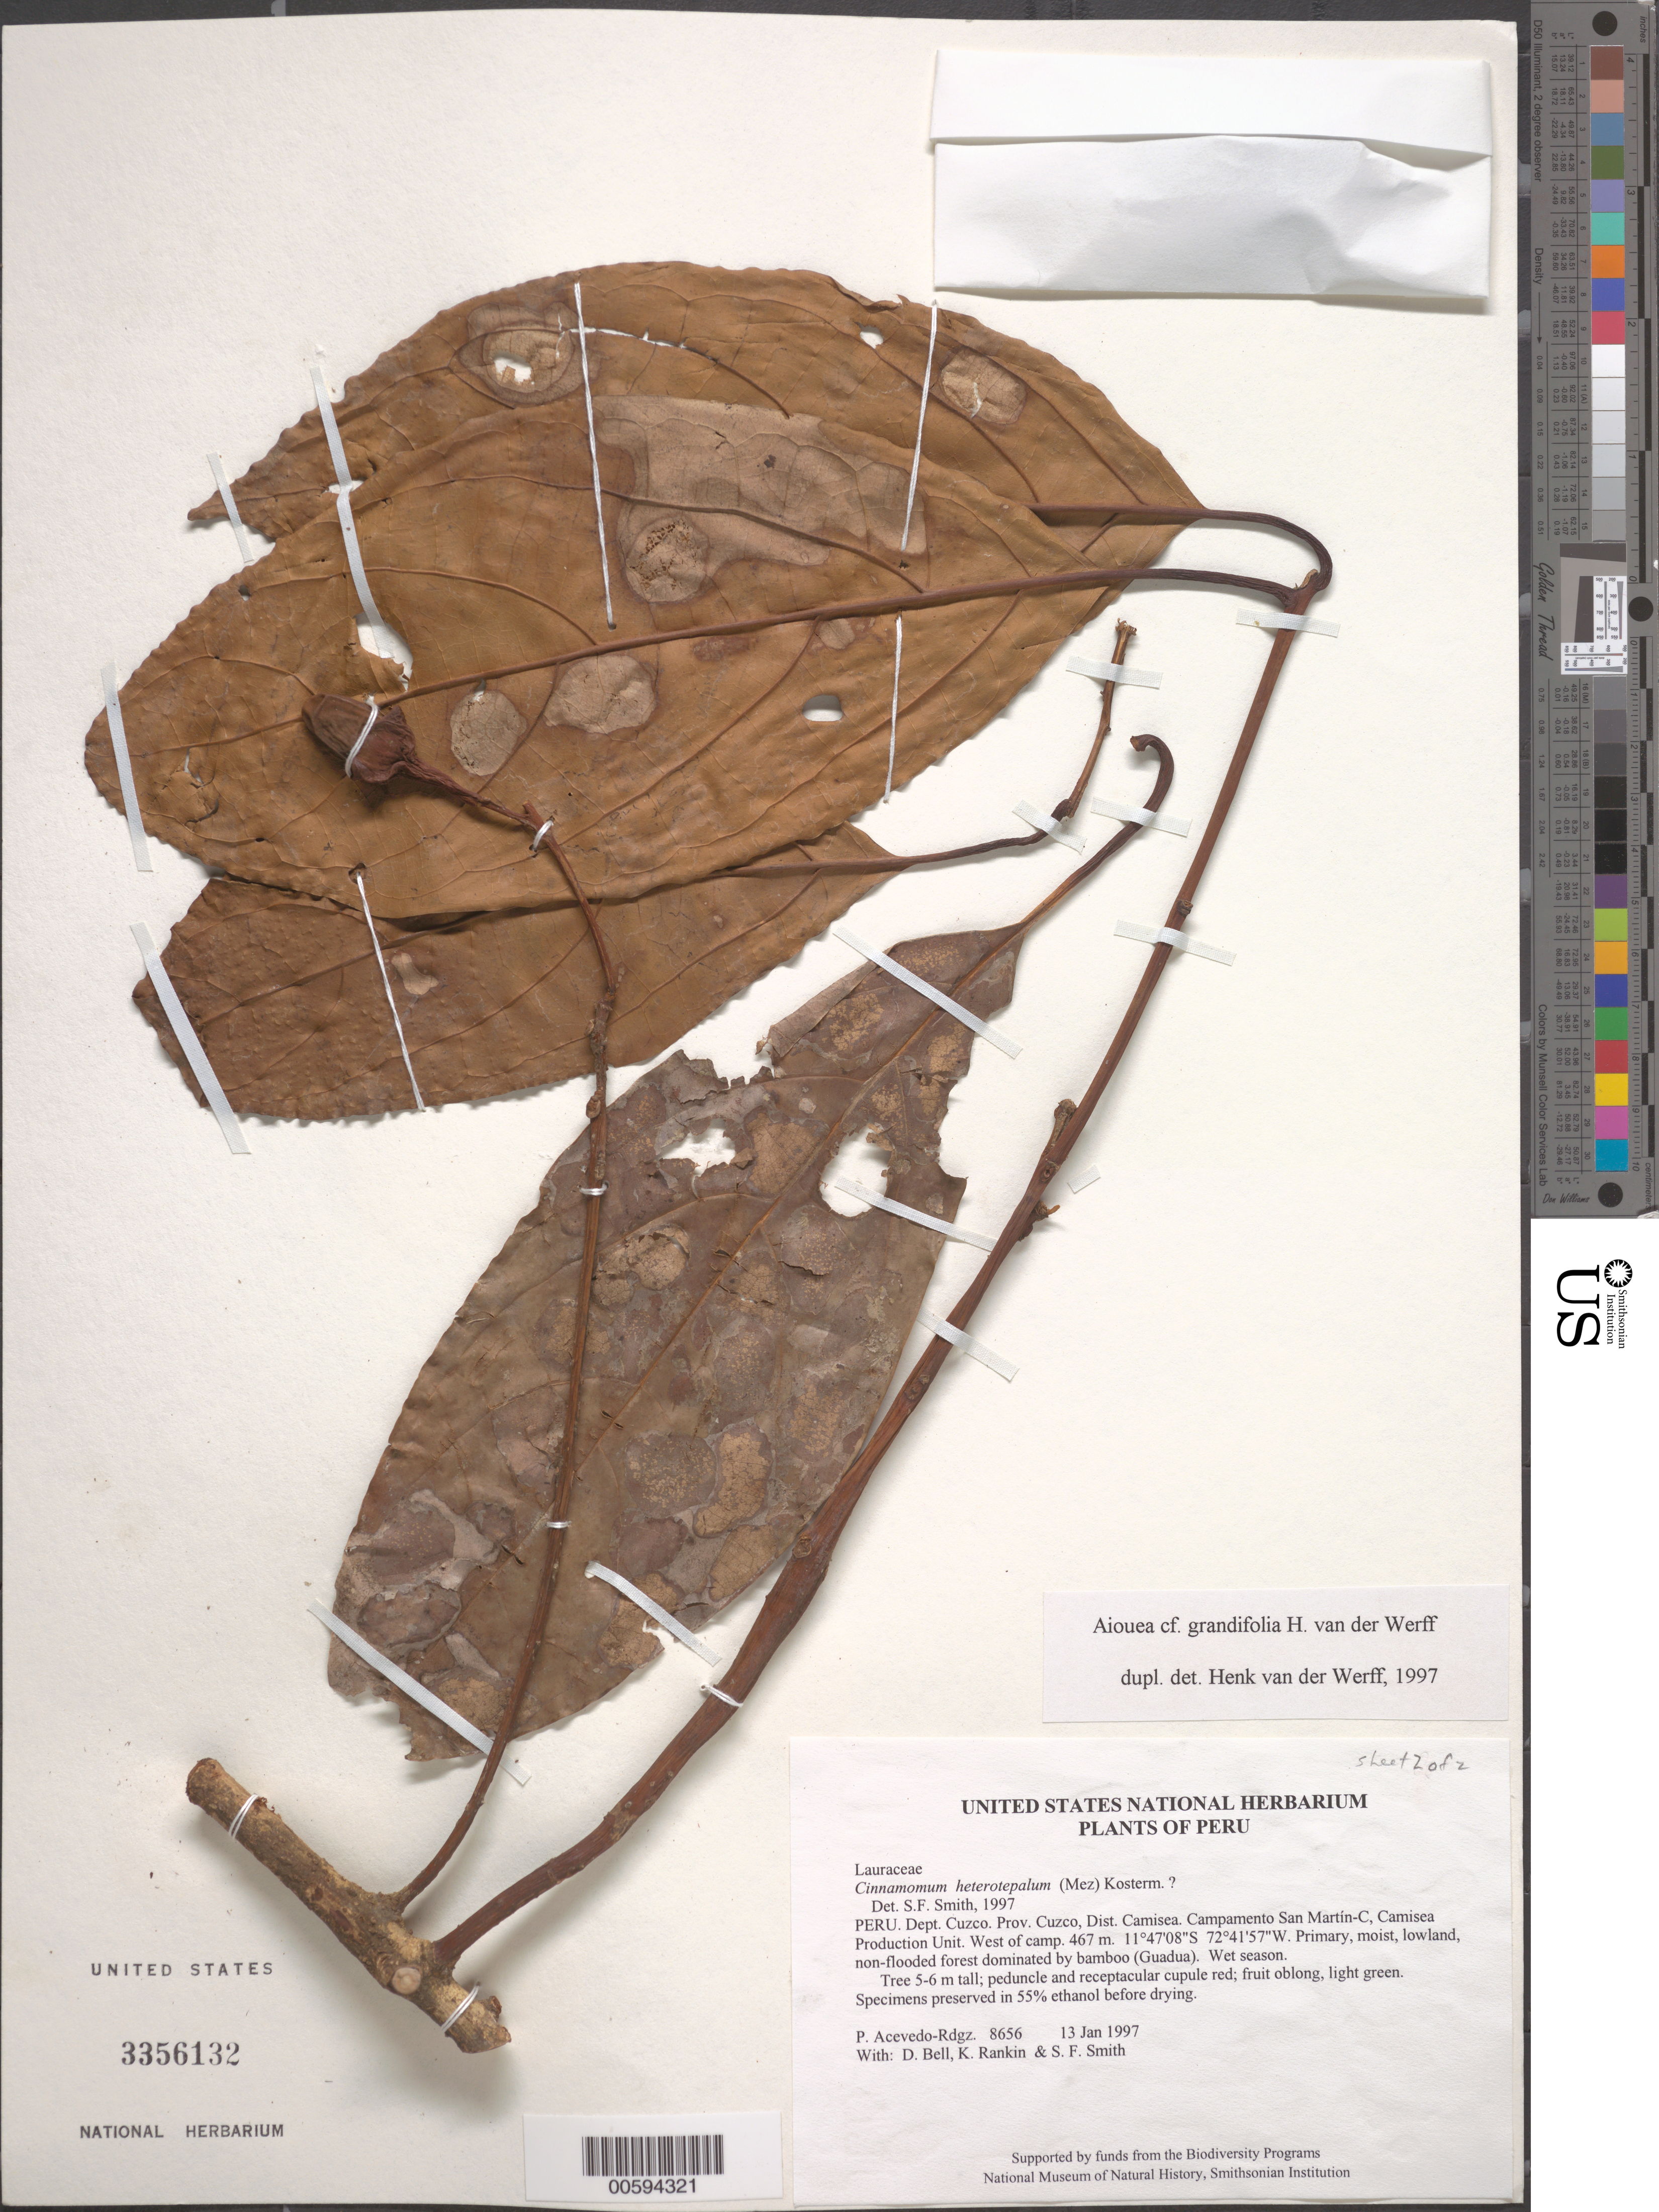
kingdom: Plantae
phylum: Tracheophyta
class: Magnoliopsida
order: Laurales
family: Lauraceae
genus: Aiouea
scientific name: Aiouea grandifolia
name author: van der Werff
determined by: van der Werff, H., (MO), Missouri Botanical Garden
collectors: P. Acevedo-Rodr., D. A. Bell, K. B. Rankin & S.F. Smith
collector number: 8656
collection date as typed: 13 Jan 1997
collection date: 1997-01-13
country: Peru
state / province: Cusco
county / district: Cusco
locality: Districto Camisea, Campamento San Martín-C, Camisea Production Unit. West of camp.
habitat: Primary, moist, lowland, non-flooded forest dominated by bamboo (Guadua). Wet season.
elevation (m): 467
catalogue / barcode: US 3356132